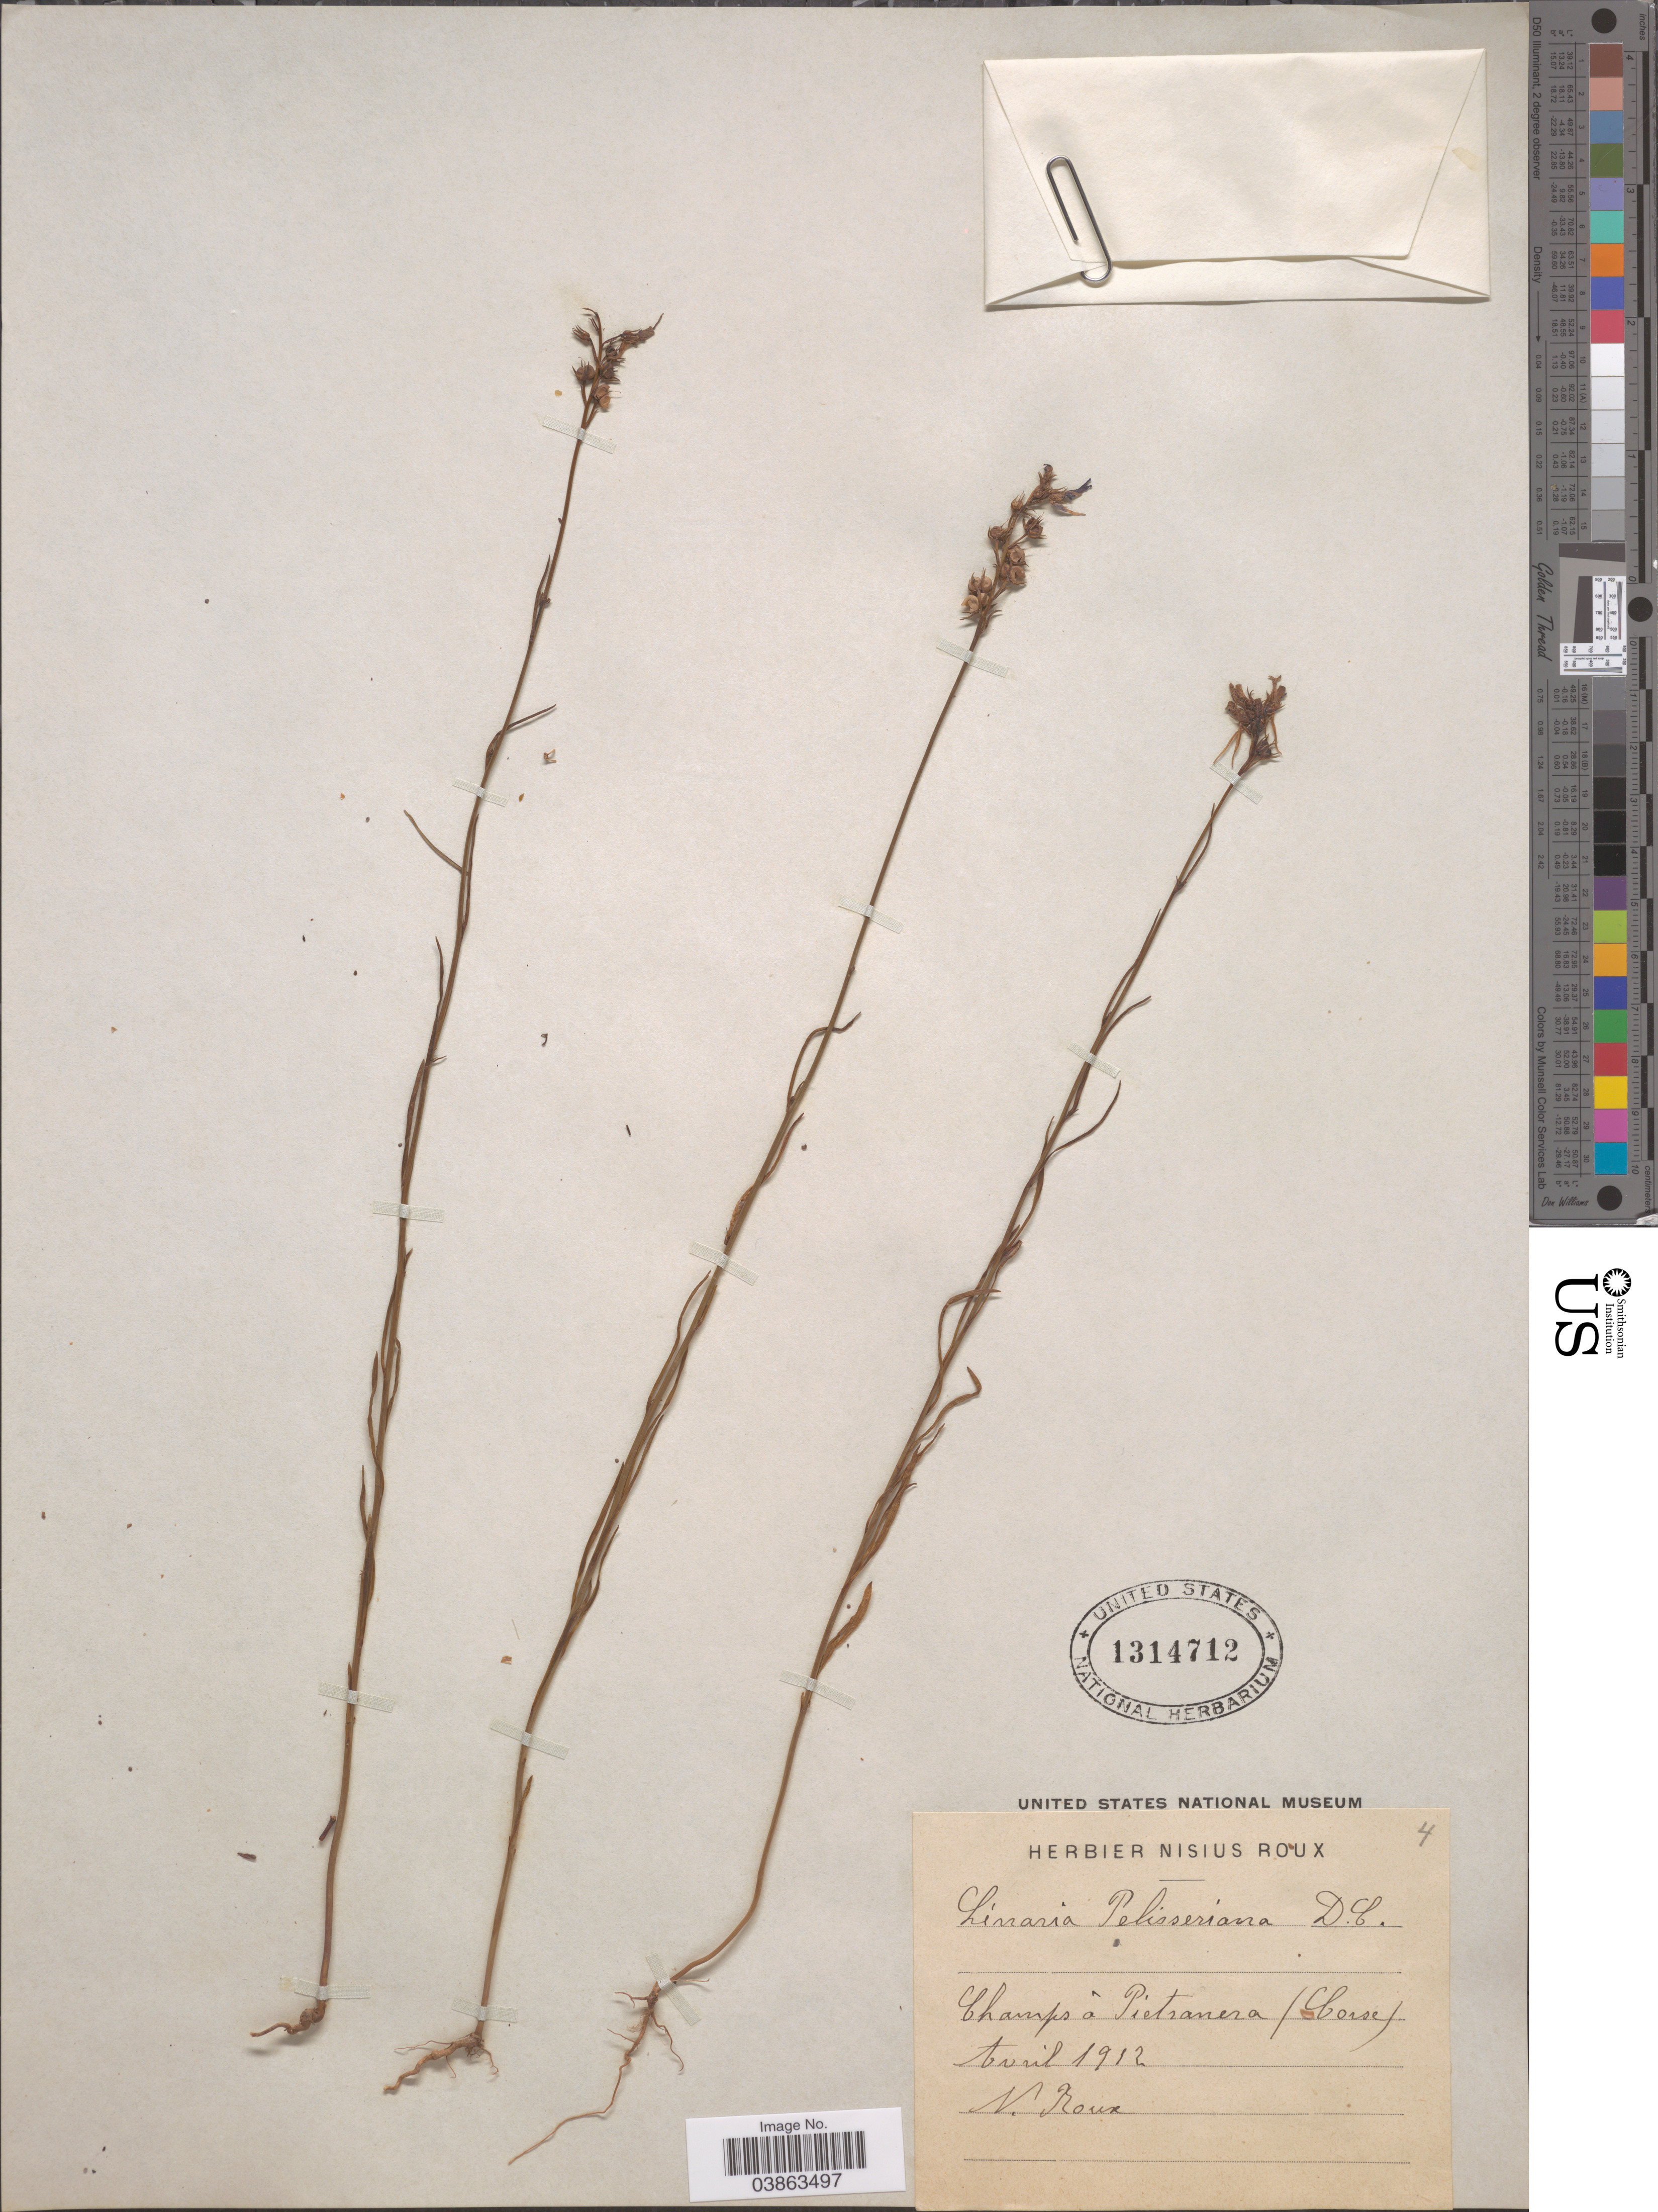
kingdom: Plantae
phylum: Tracheophyta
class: Magnoliopsida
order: Lamiales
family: Plantaginaceae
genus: Linaria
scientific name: Linaria pelisseriana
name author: (L.) Mill.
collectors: N. Roux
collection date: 1912-04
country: France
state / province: Corsica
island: Corse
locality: Champs à Pietranera (Corse).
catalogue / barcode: US 1314712